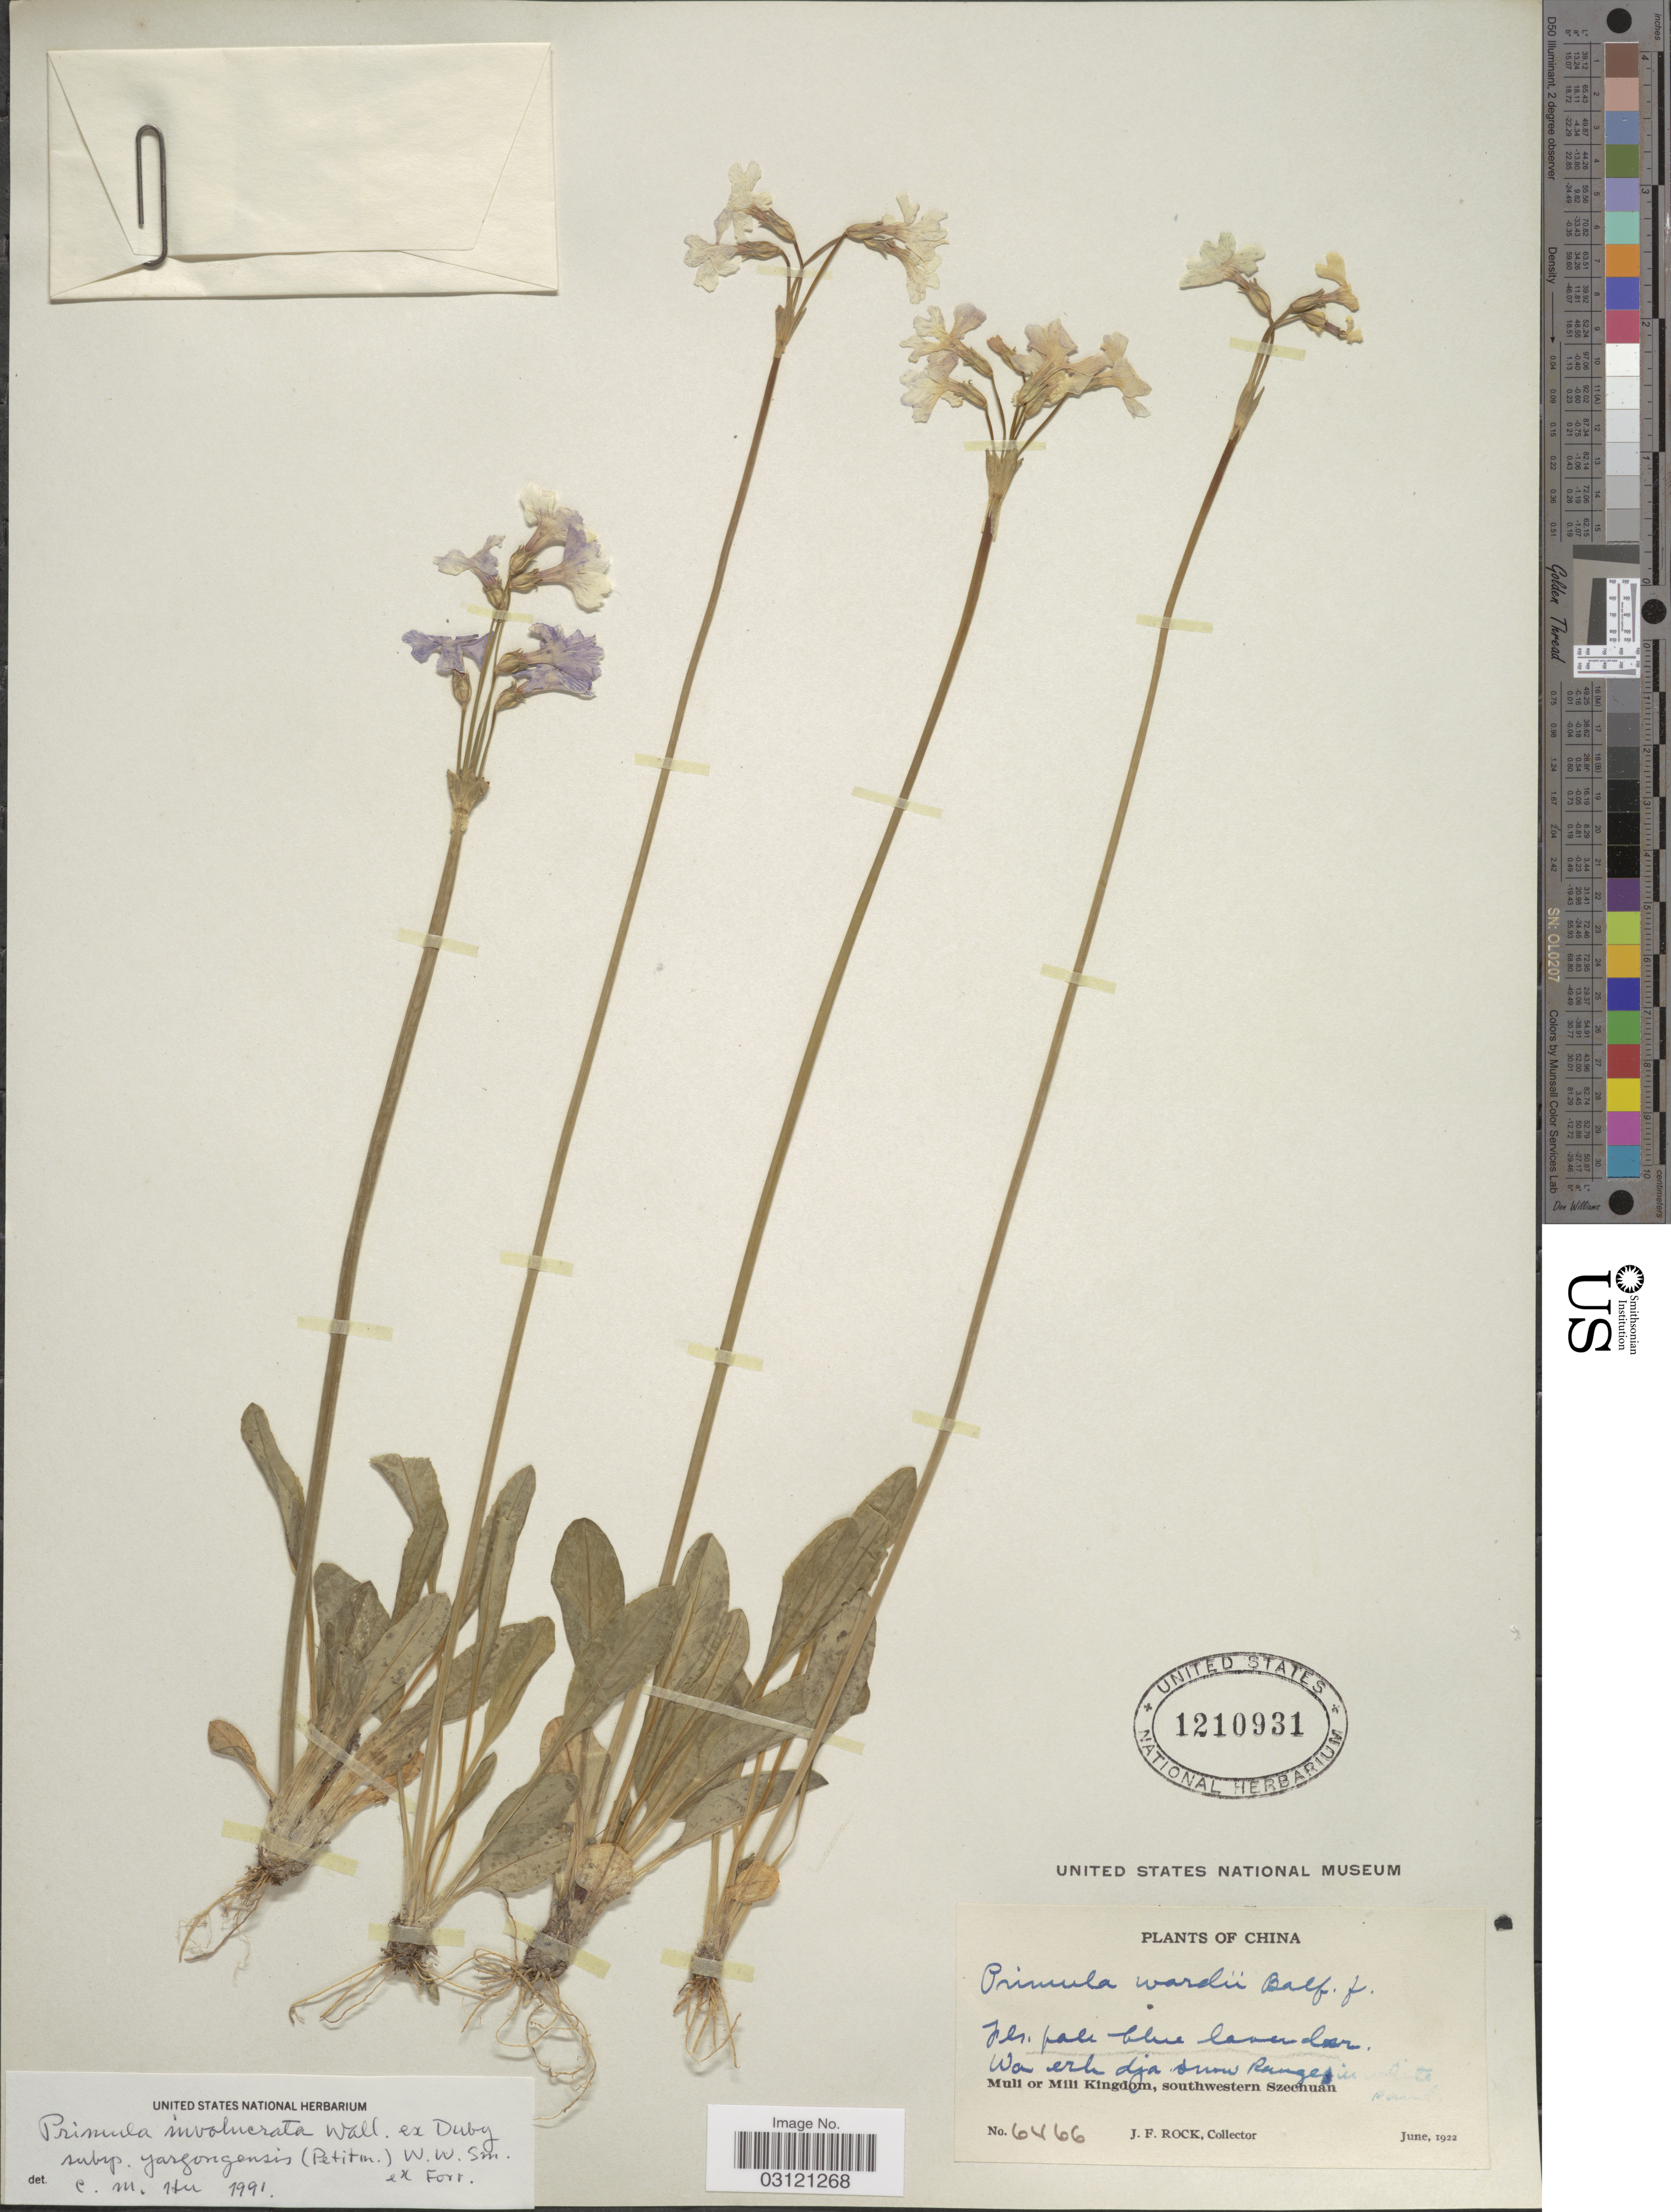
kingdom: Plantae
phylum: Tracheophyta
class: Magnoliopsida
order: Ericales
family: Primulaceae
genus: Primula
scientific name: Primula involucrata subsp. yargongensis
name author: (Petitm.) W.W. Sm. & Forrest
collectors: J. Rock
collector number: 6466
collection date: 1922-06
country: China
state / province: Sichuan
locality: Muli or Mili Kingdom, southwestern Szechuan, Wa erh dja snow Range.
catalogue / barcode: US 1210931